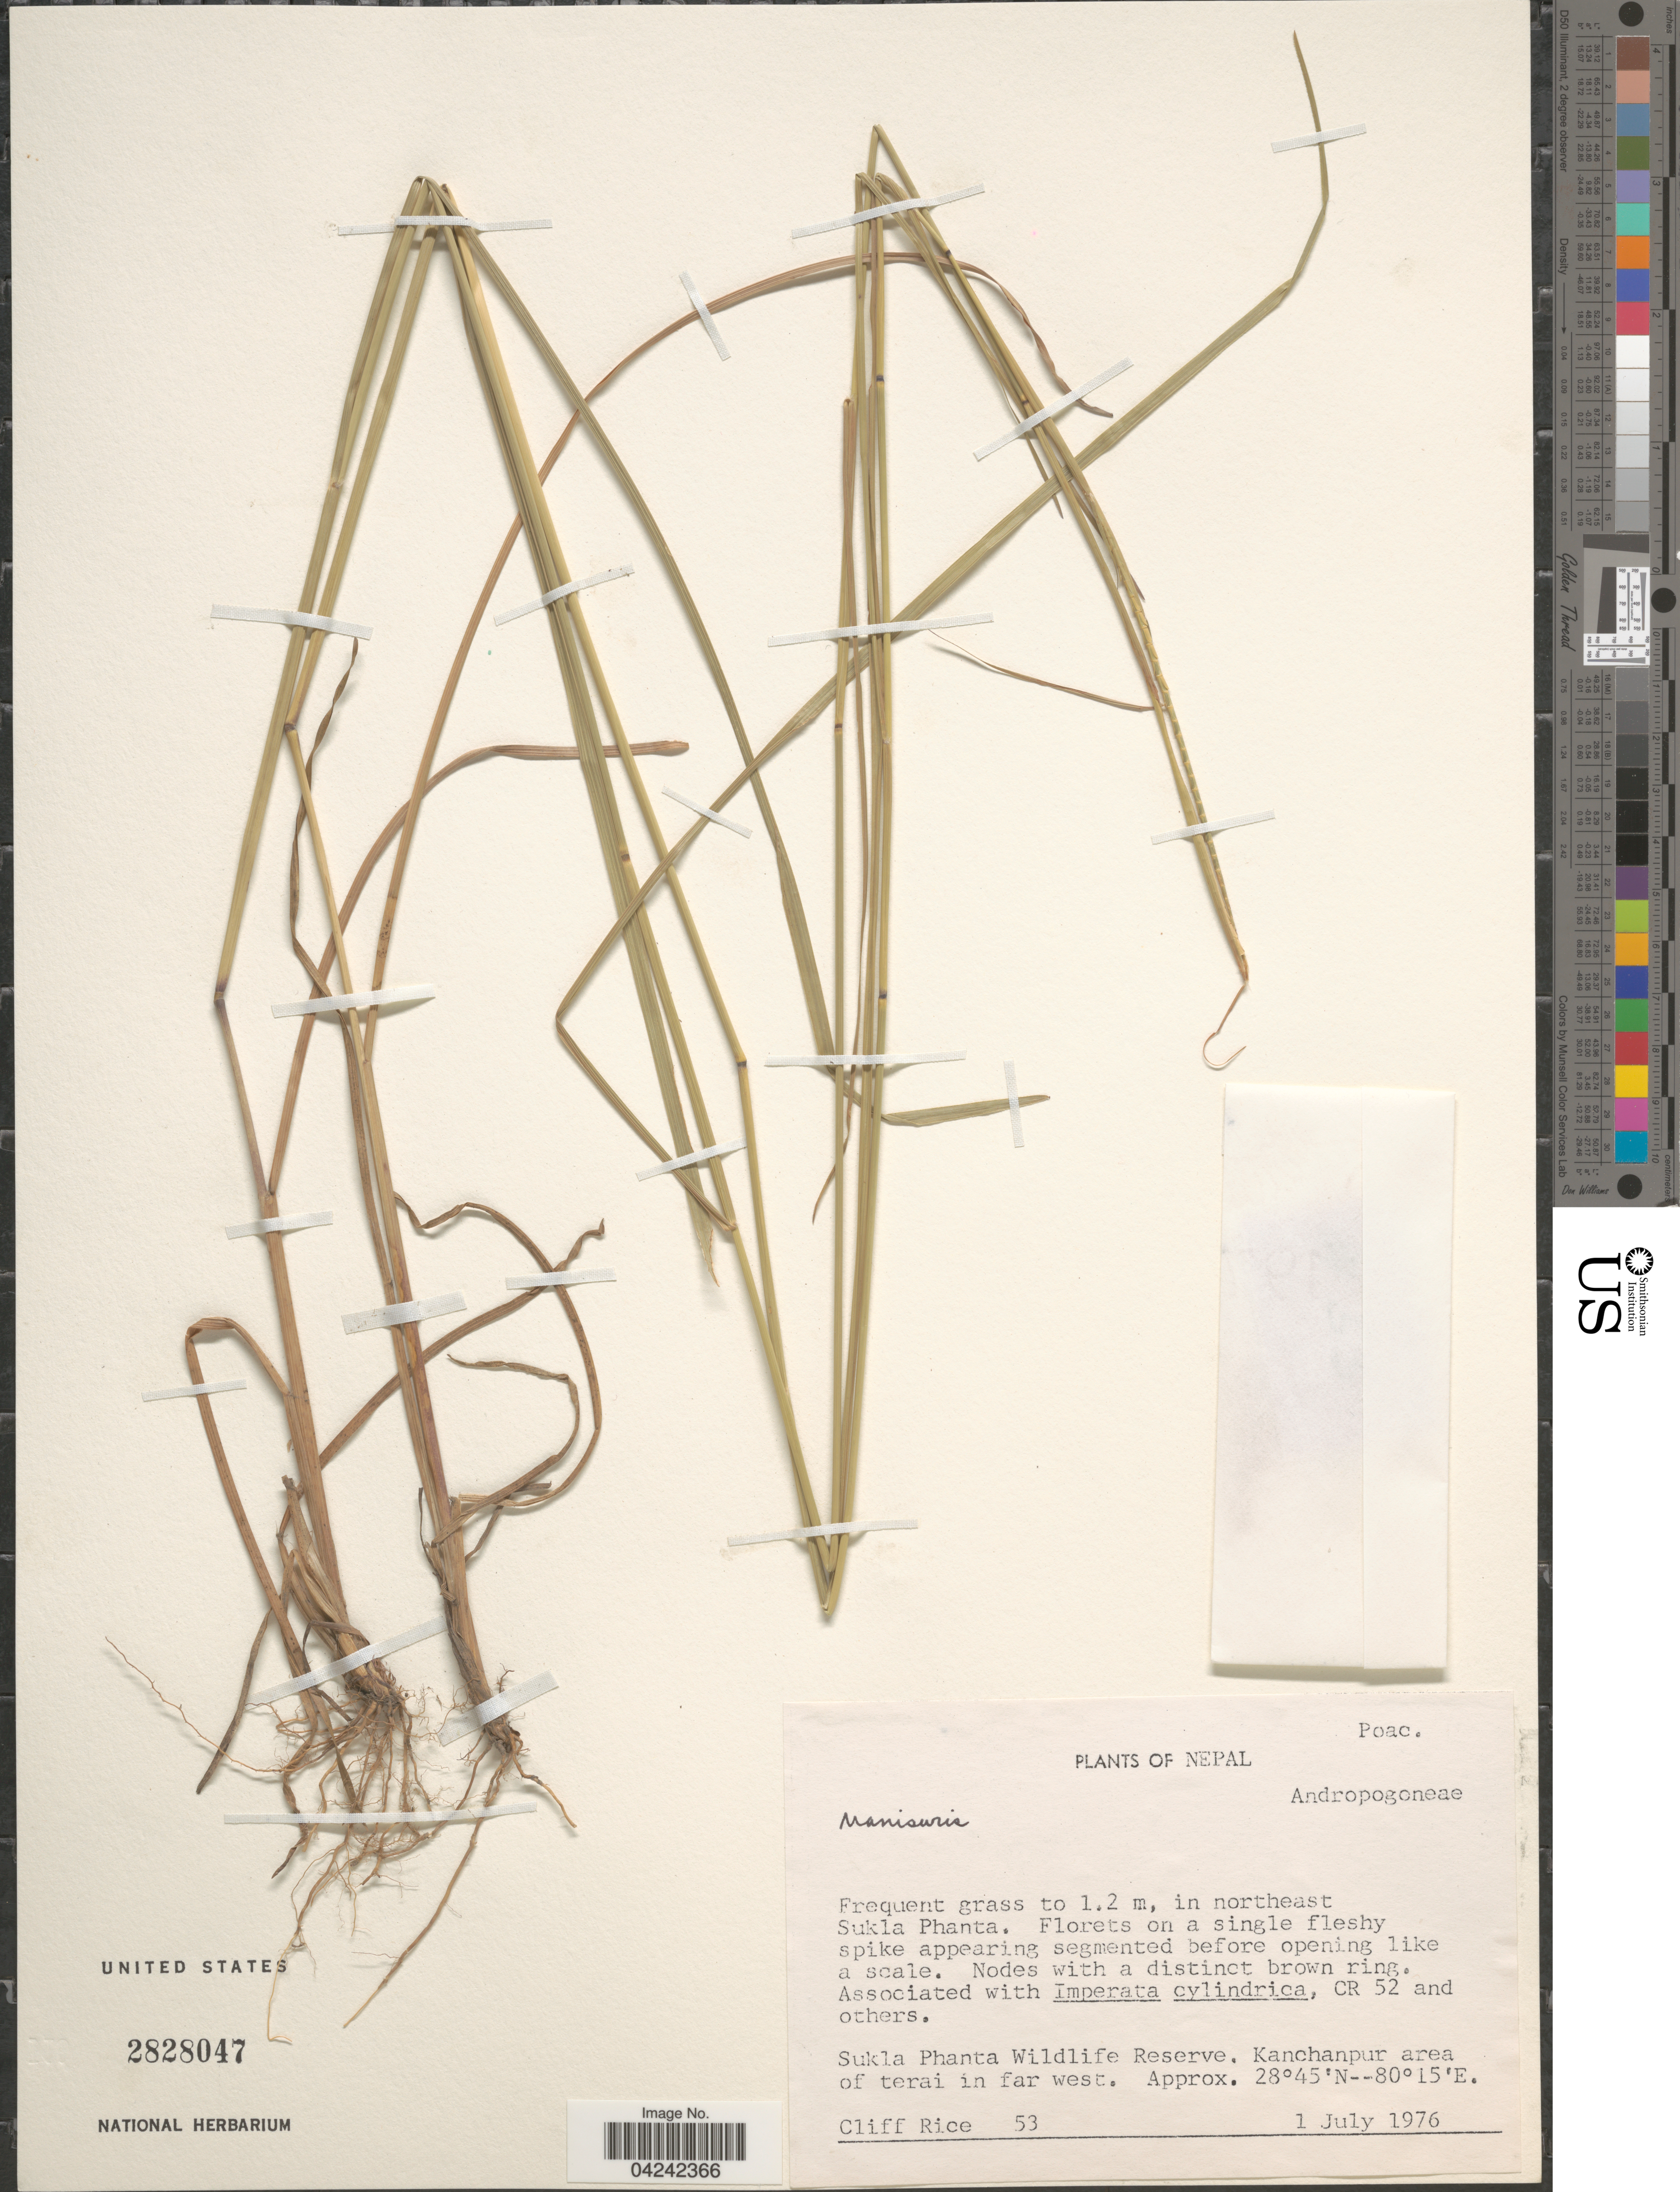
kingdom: Plantae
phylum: Tracheophyta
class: Liliopsida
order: Poales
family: Poaceae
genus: Rottboellia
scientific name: Rottboellia sp.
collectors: C. Rice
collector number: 53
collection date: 1976-07-01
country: Nepal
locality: In northeast Sukla Phanta. Sukla Phanta Wildlife Reserve. Kanchanpur area of terai in far west.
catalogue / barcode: US 2828047